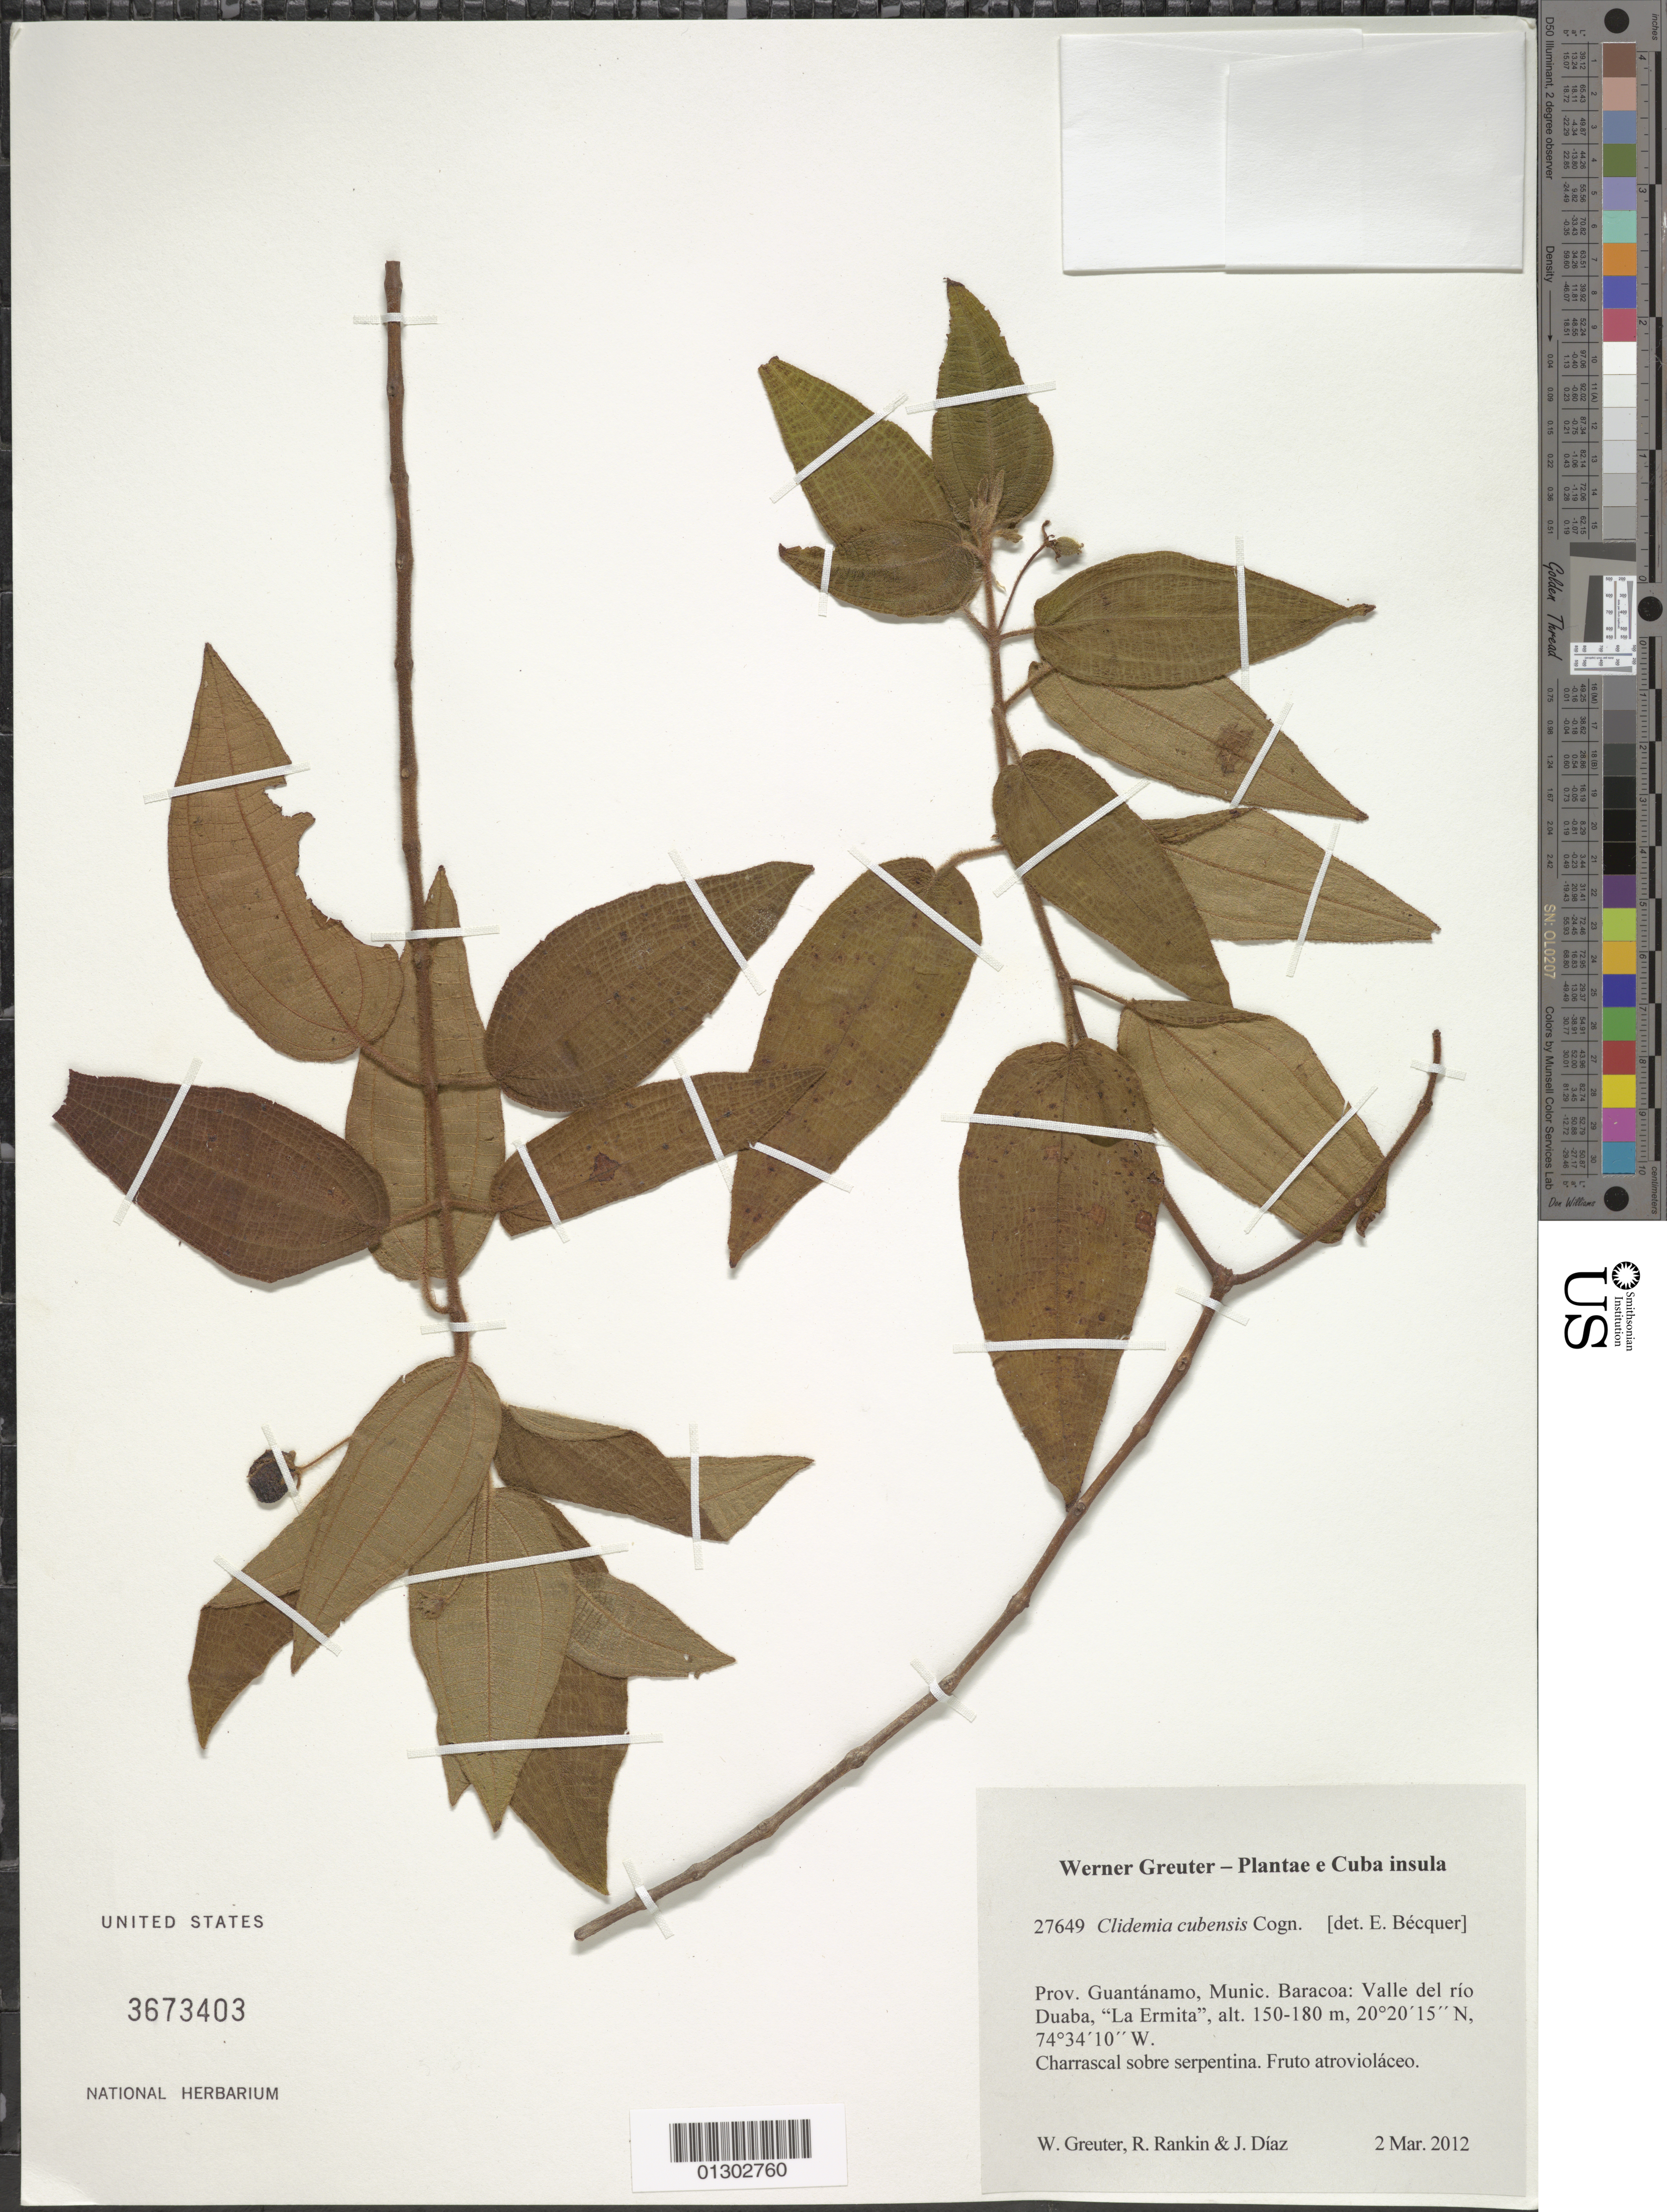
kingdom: Plantae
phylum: Tracheophyta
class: Magnoliopsida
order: Myrtales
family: Melastomataceae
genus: Clidemia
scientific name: Clidemia cubensis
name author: Cogn.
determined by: Bécquer Granados, E. R., (HAJB)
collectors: W. R. Greuter, R. Rankin Rodriguez & J. Diaz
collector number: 27649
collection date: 2012-03-02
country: Cuba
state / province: Guantanamo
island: Cuba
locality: Munic. Baracoa, Valle del río Duaba, "La Ermita".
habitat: Charrascal sobre serpentina.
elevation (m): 150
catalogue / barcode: US 3673403